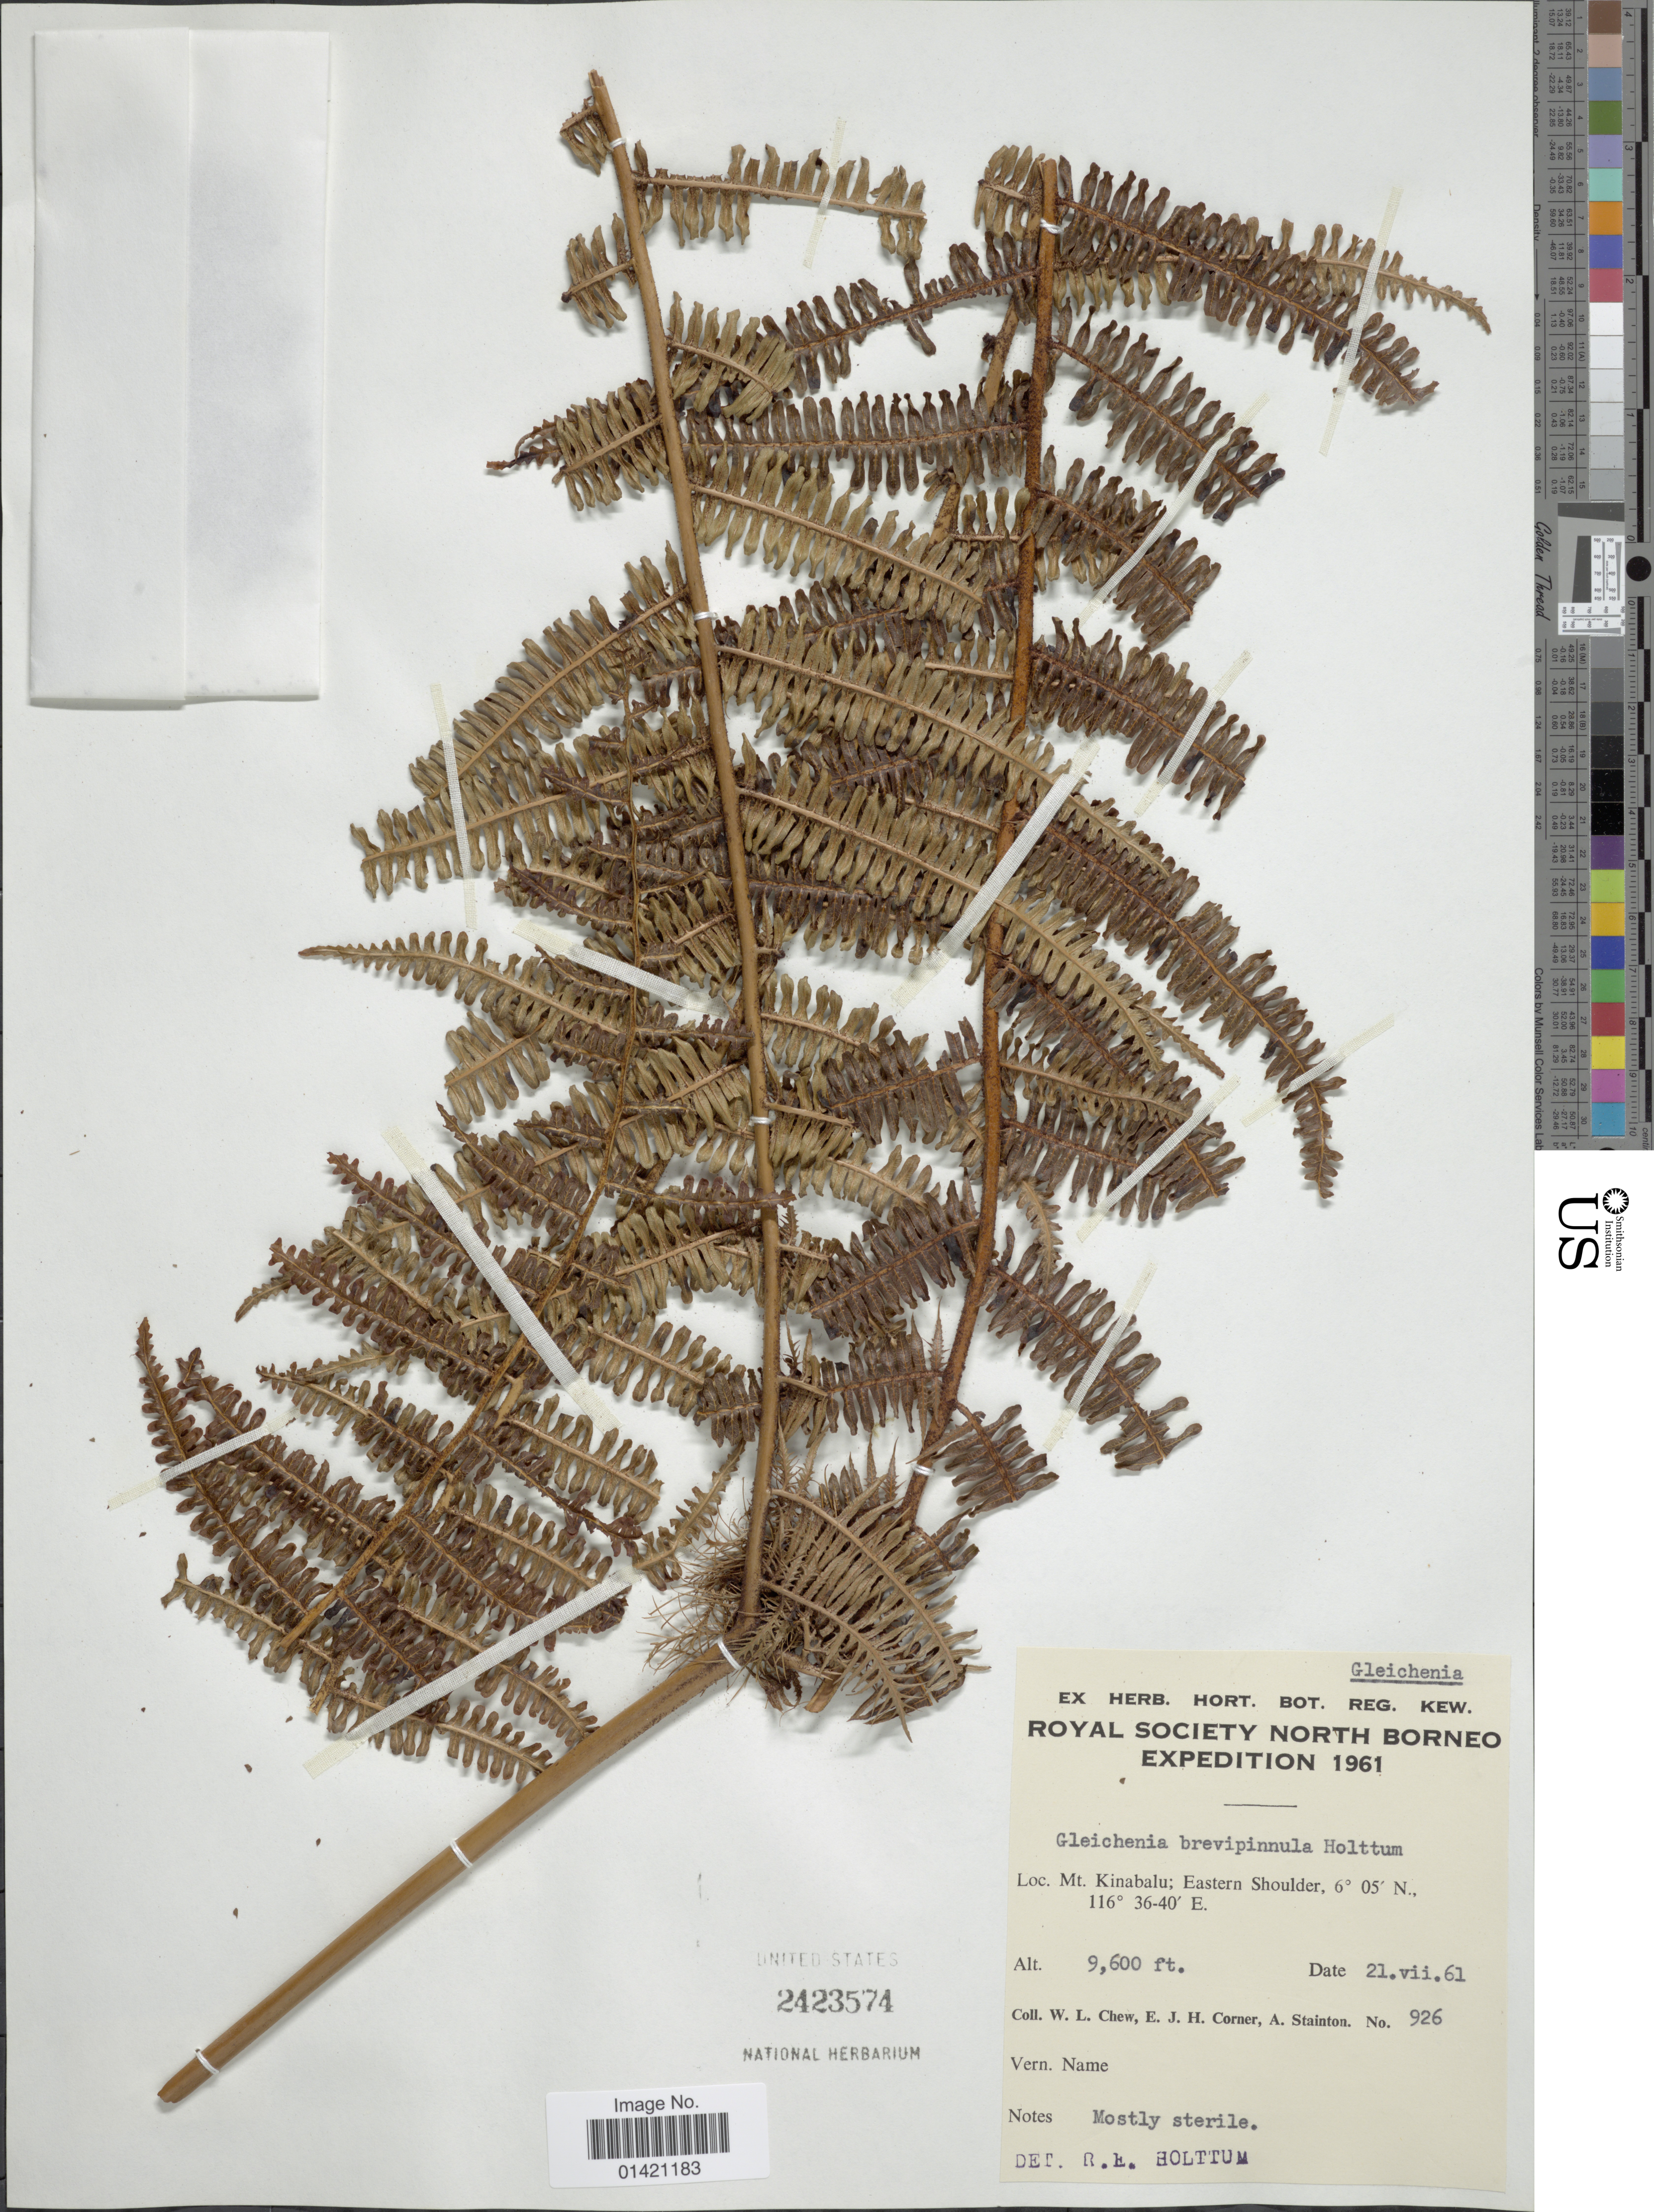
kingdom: Plantae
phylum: Tracheophyta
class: Polypodiopsida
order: Gleicheniales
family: Gleicheniaceae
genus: Diplopterygium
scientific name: Diplopterygium brevipinnulum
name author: (Holttum) Parris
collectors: W. Chew, E. Corner & A. Stainton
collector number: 926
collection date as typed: Transcribed d/m/y: 21/7/61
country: Malaysia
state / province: Sabah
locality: Royal Society North Borneo. Mt. Kinabalu; Eastern Shoulder.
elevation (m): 2926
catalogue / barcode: US 2423574